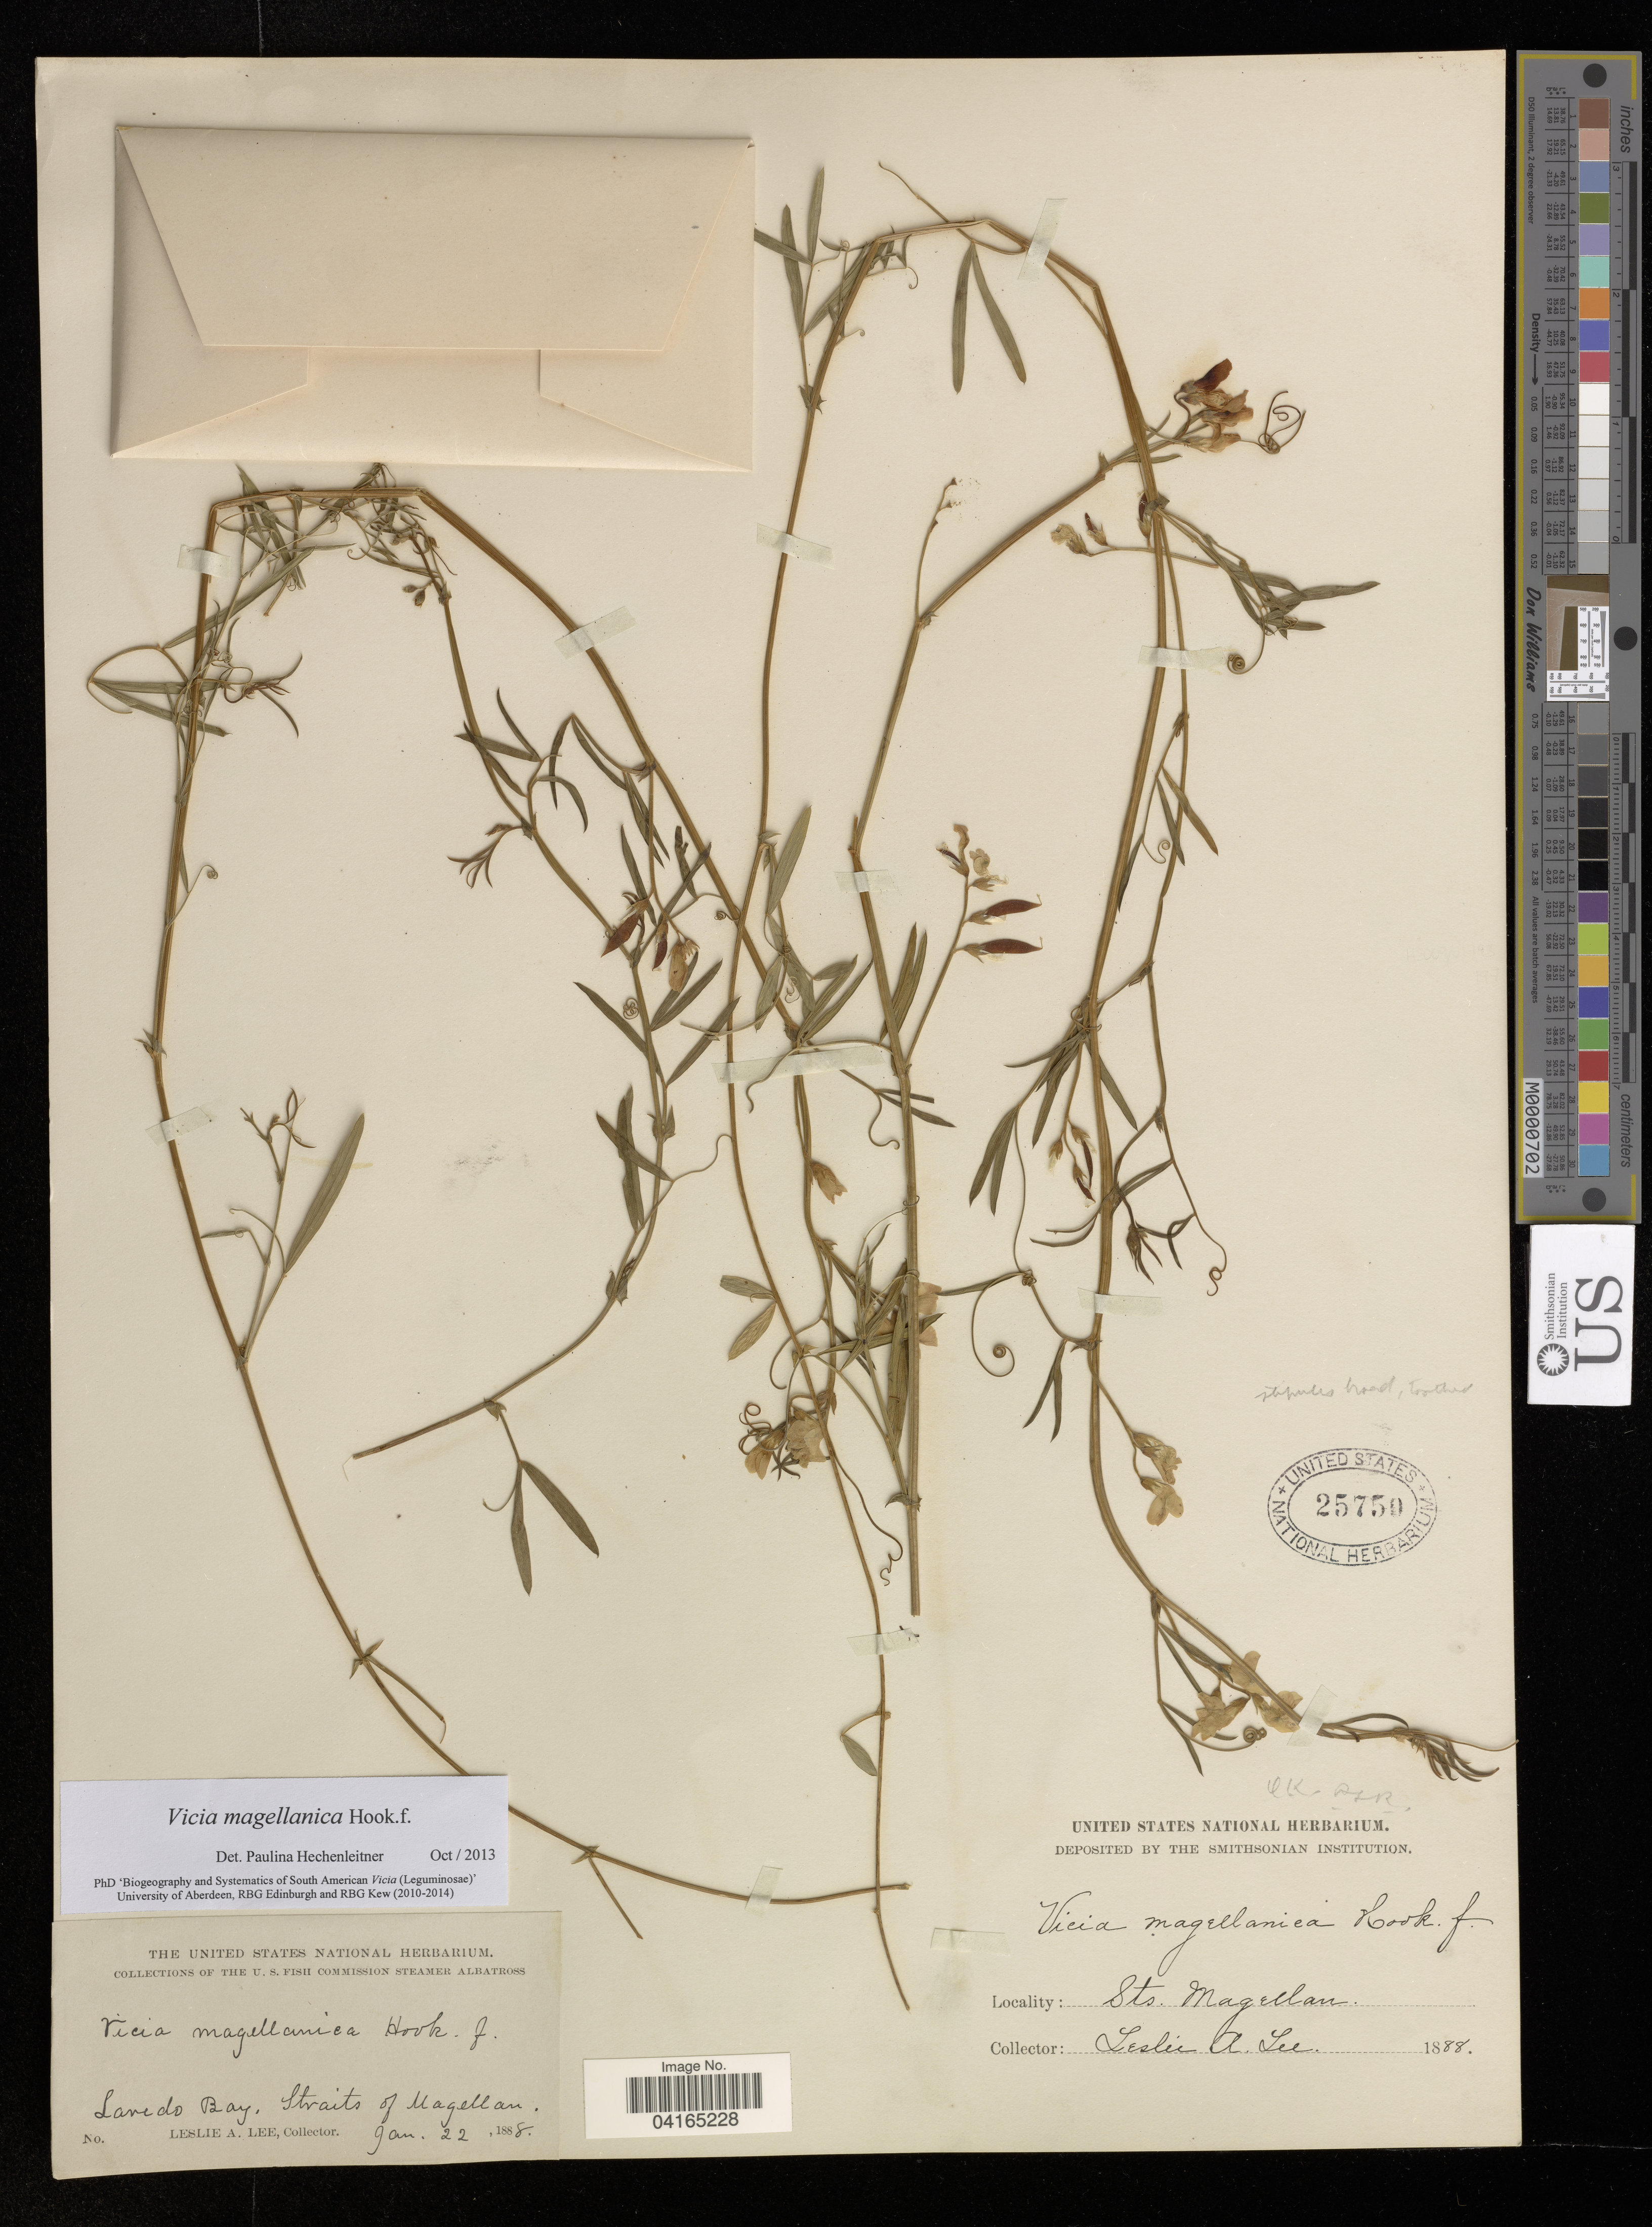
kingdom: Plantae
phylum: Tracheophyta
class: Magnoliopsida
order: Fabales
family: Fabaceae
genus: Vicia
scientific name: Vicia magellanica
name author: Hook. f.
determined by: Hechenleitner, Paulina, RBG Edinburgh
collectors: L. Lee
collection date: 1888-01-22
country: Chile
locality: Laredo Bay, Straits of Magellan.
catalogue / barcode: US 25750